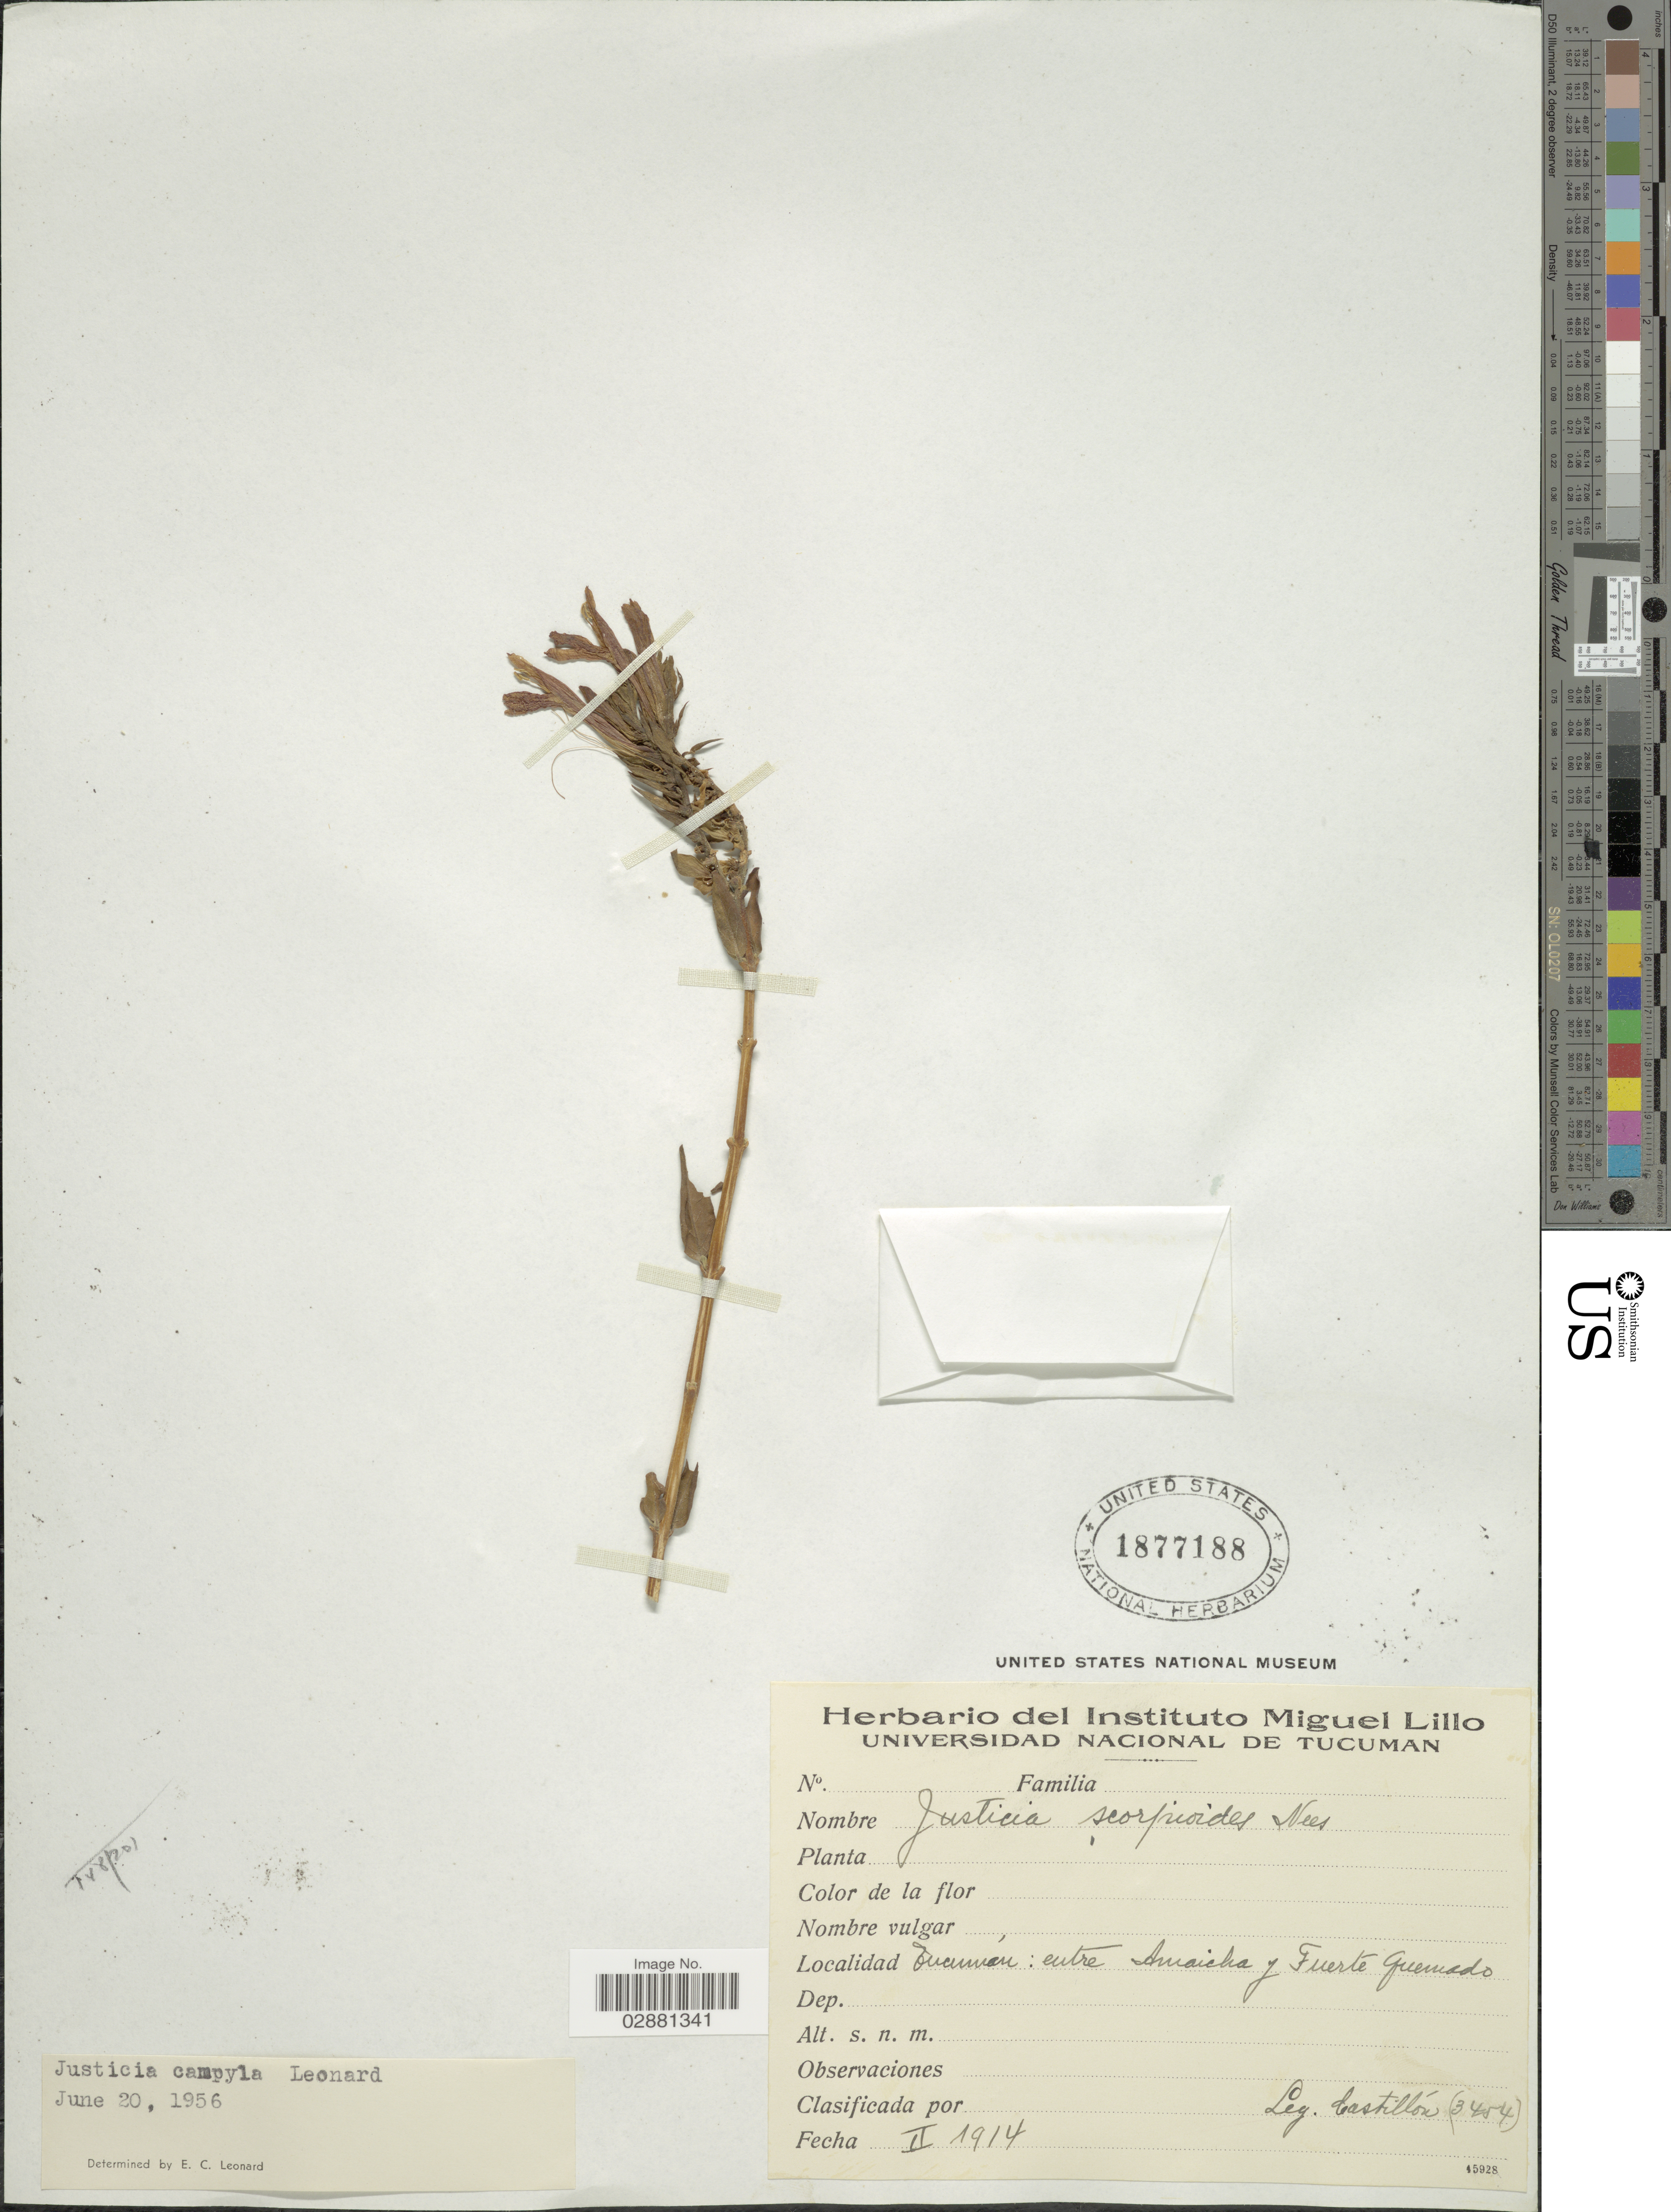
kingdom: Plantae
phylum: Tracheophyta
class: Magnoliopsida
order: Lamiales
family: Acanthaceae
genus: Justicia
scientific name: Justicia xylosteoides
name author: Griseb.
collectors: Castillon, --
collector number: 3454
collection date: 1914-02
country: Argentina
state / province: Tucuman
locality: Tucumán: entre Amaicha y Fuerte Guemado.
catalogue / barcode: US 1877188